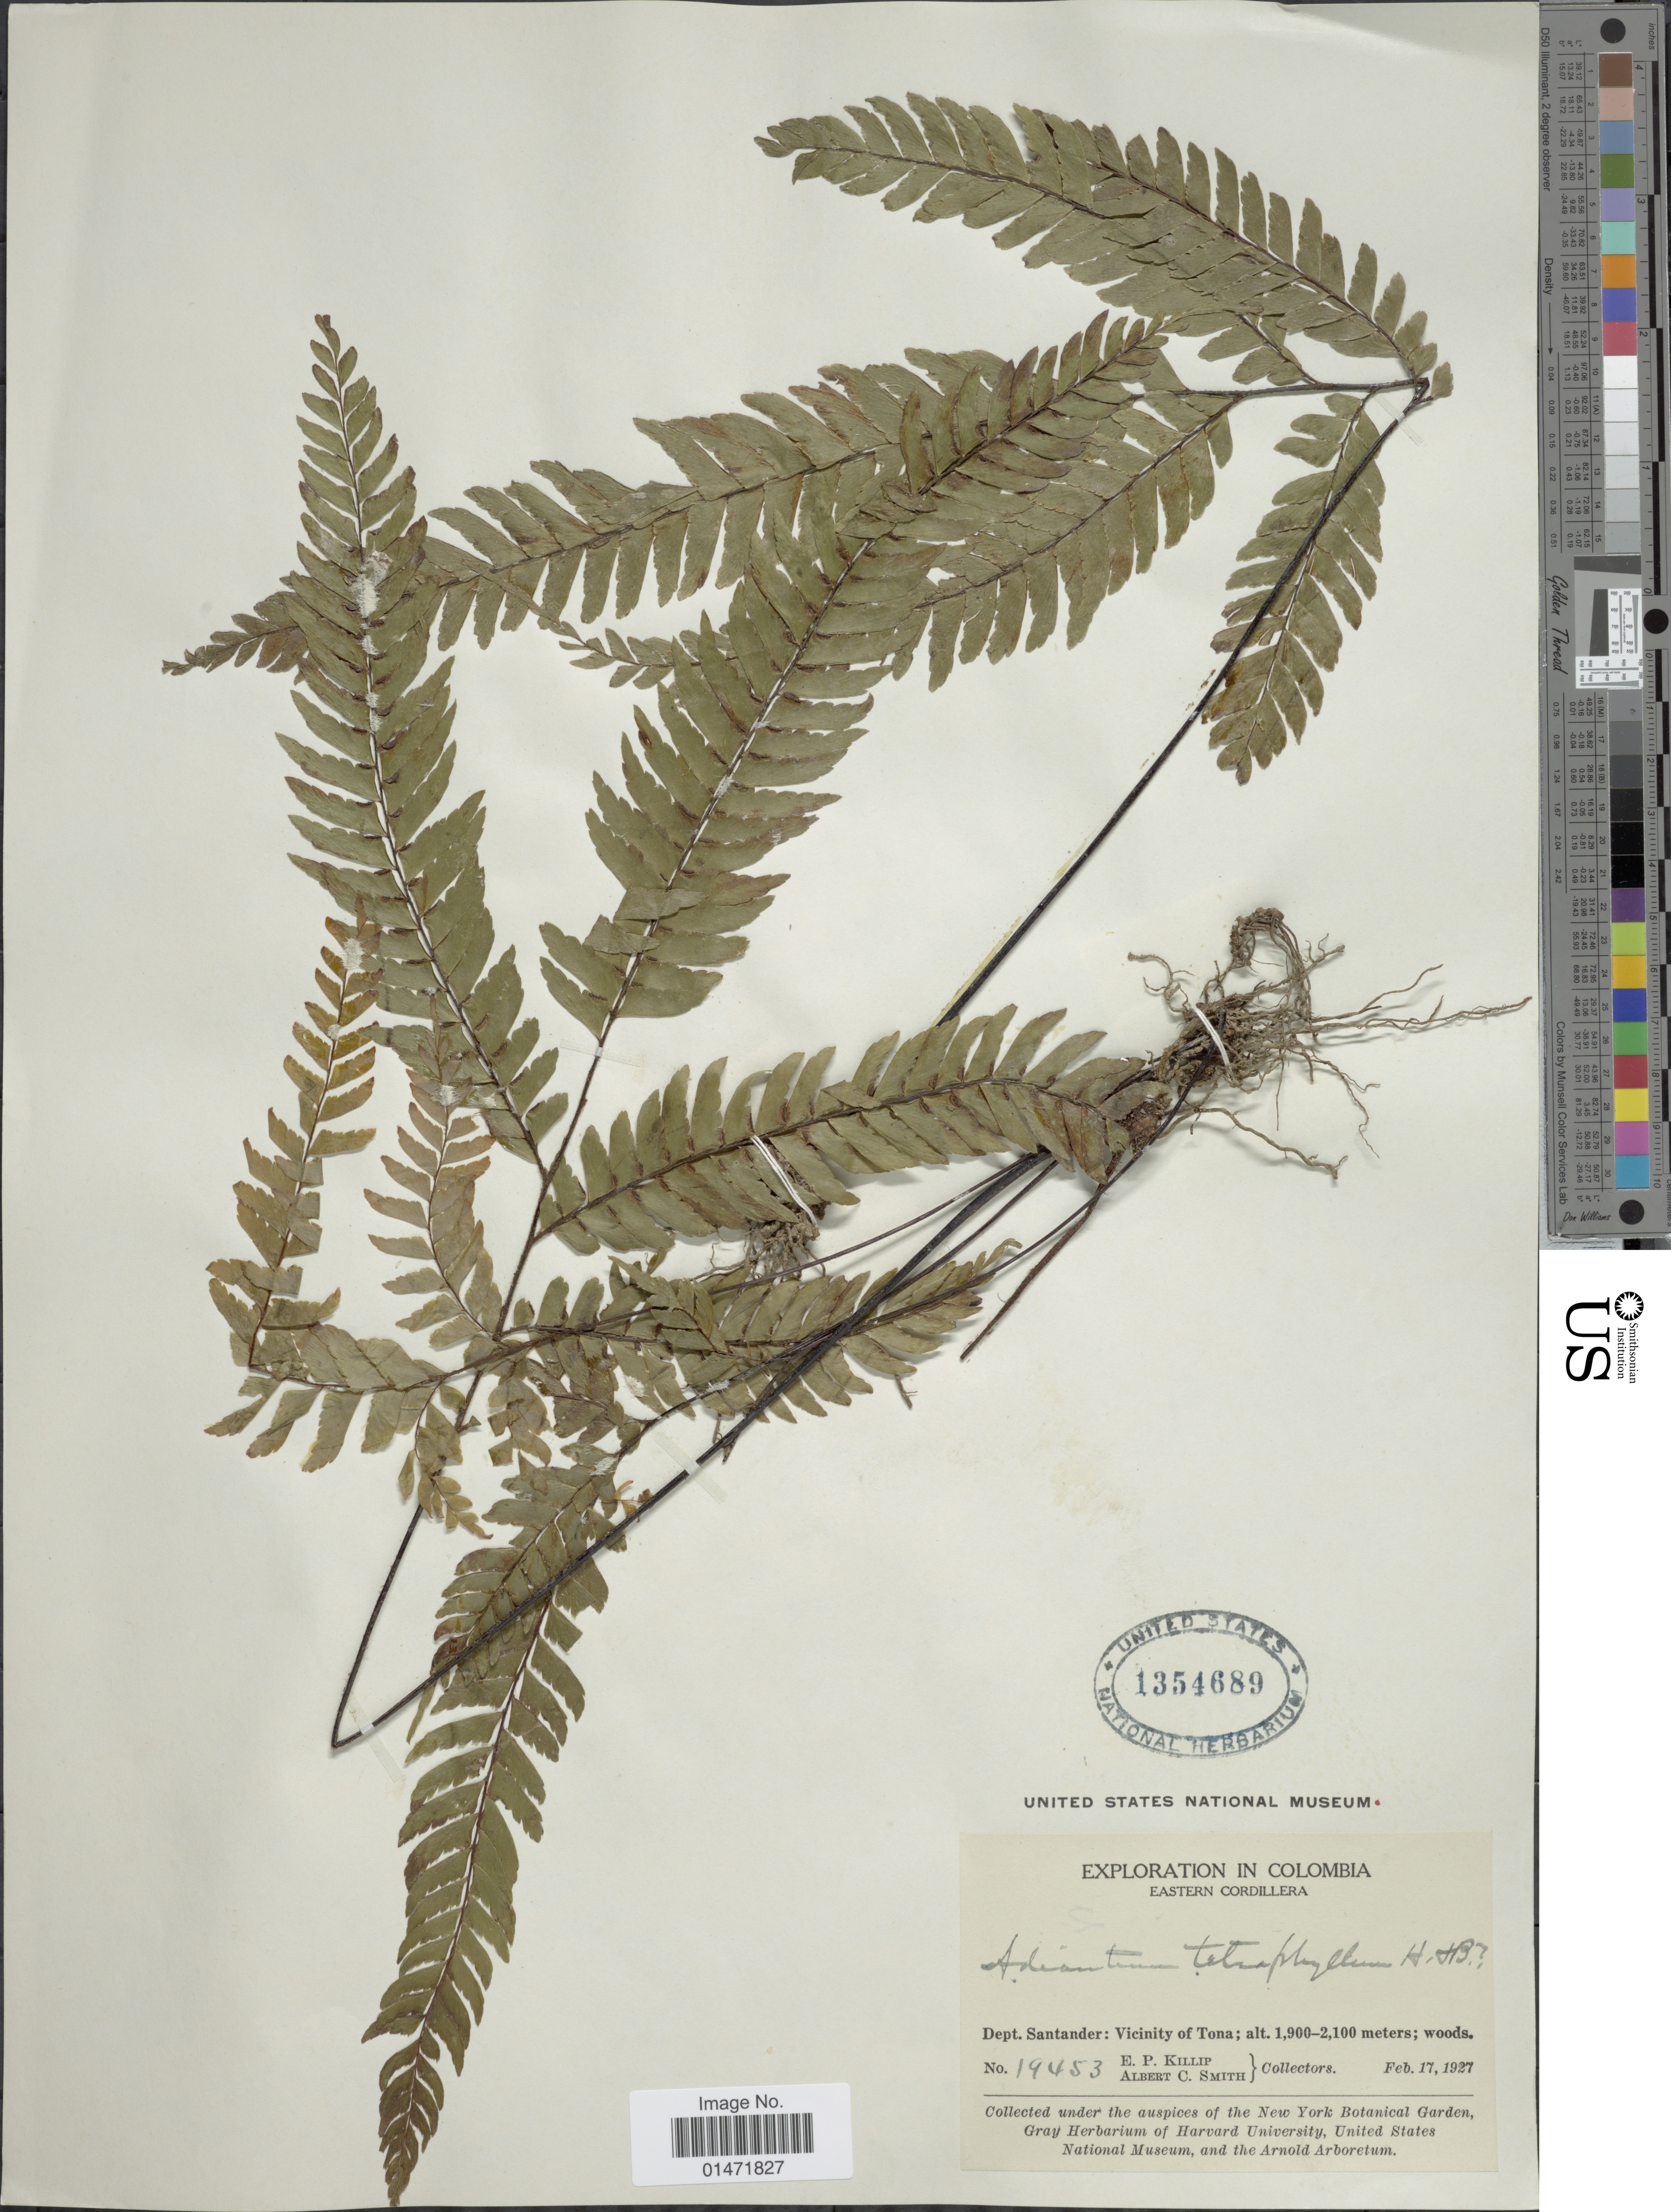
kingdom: Plantae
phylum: Tracheophyta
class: Polypodiopsida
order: Polypodiales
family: Pteridaceae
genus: Adiantum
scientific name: Adiantum tetraphyllum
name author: Humb. & Bonpl. ex Willd.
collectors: E. P. Killip & A. C. Smith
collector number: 19453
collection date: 1927-02-17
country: Colombia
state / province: Santander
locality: Eastern Cordillera. Vicinity of Tona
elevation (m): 1900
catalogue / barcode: US 1354689